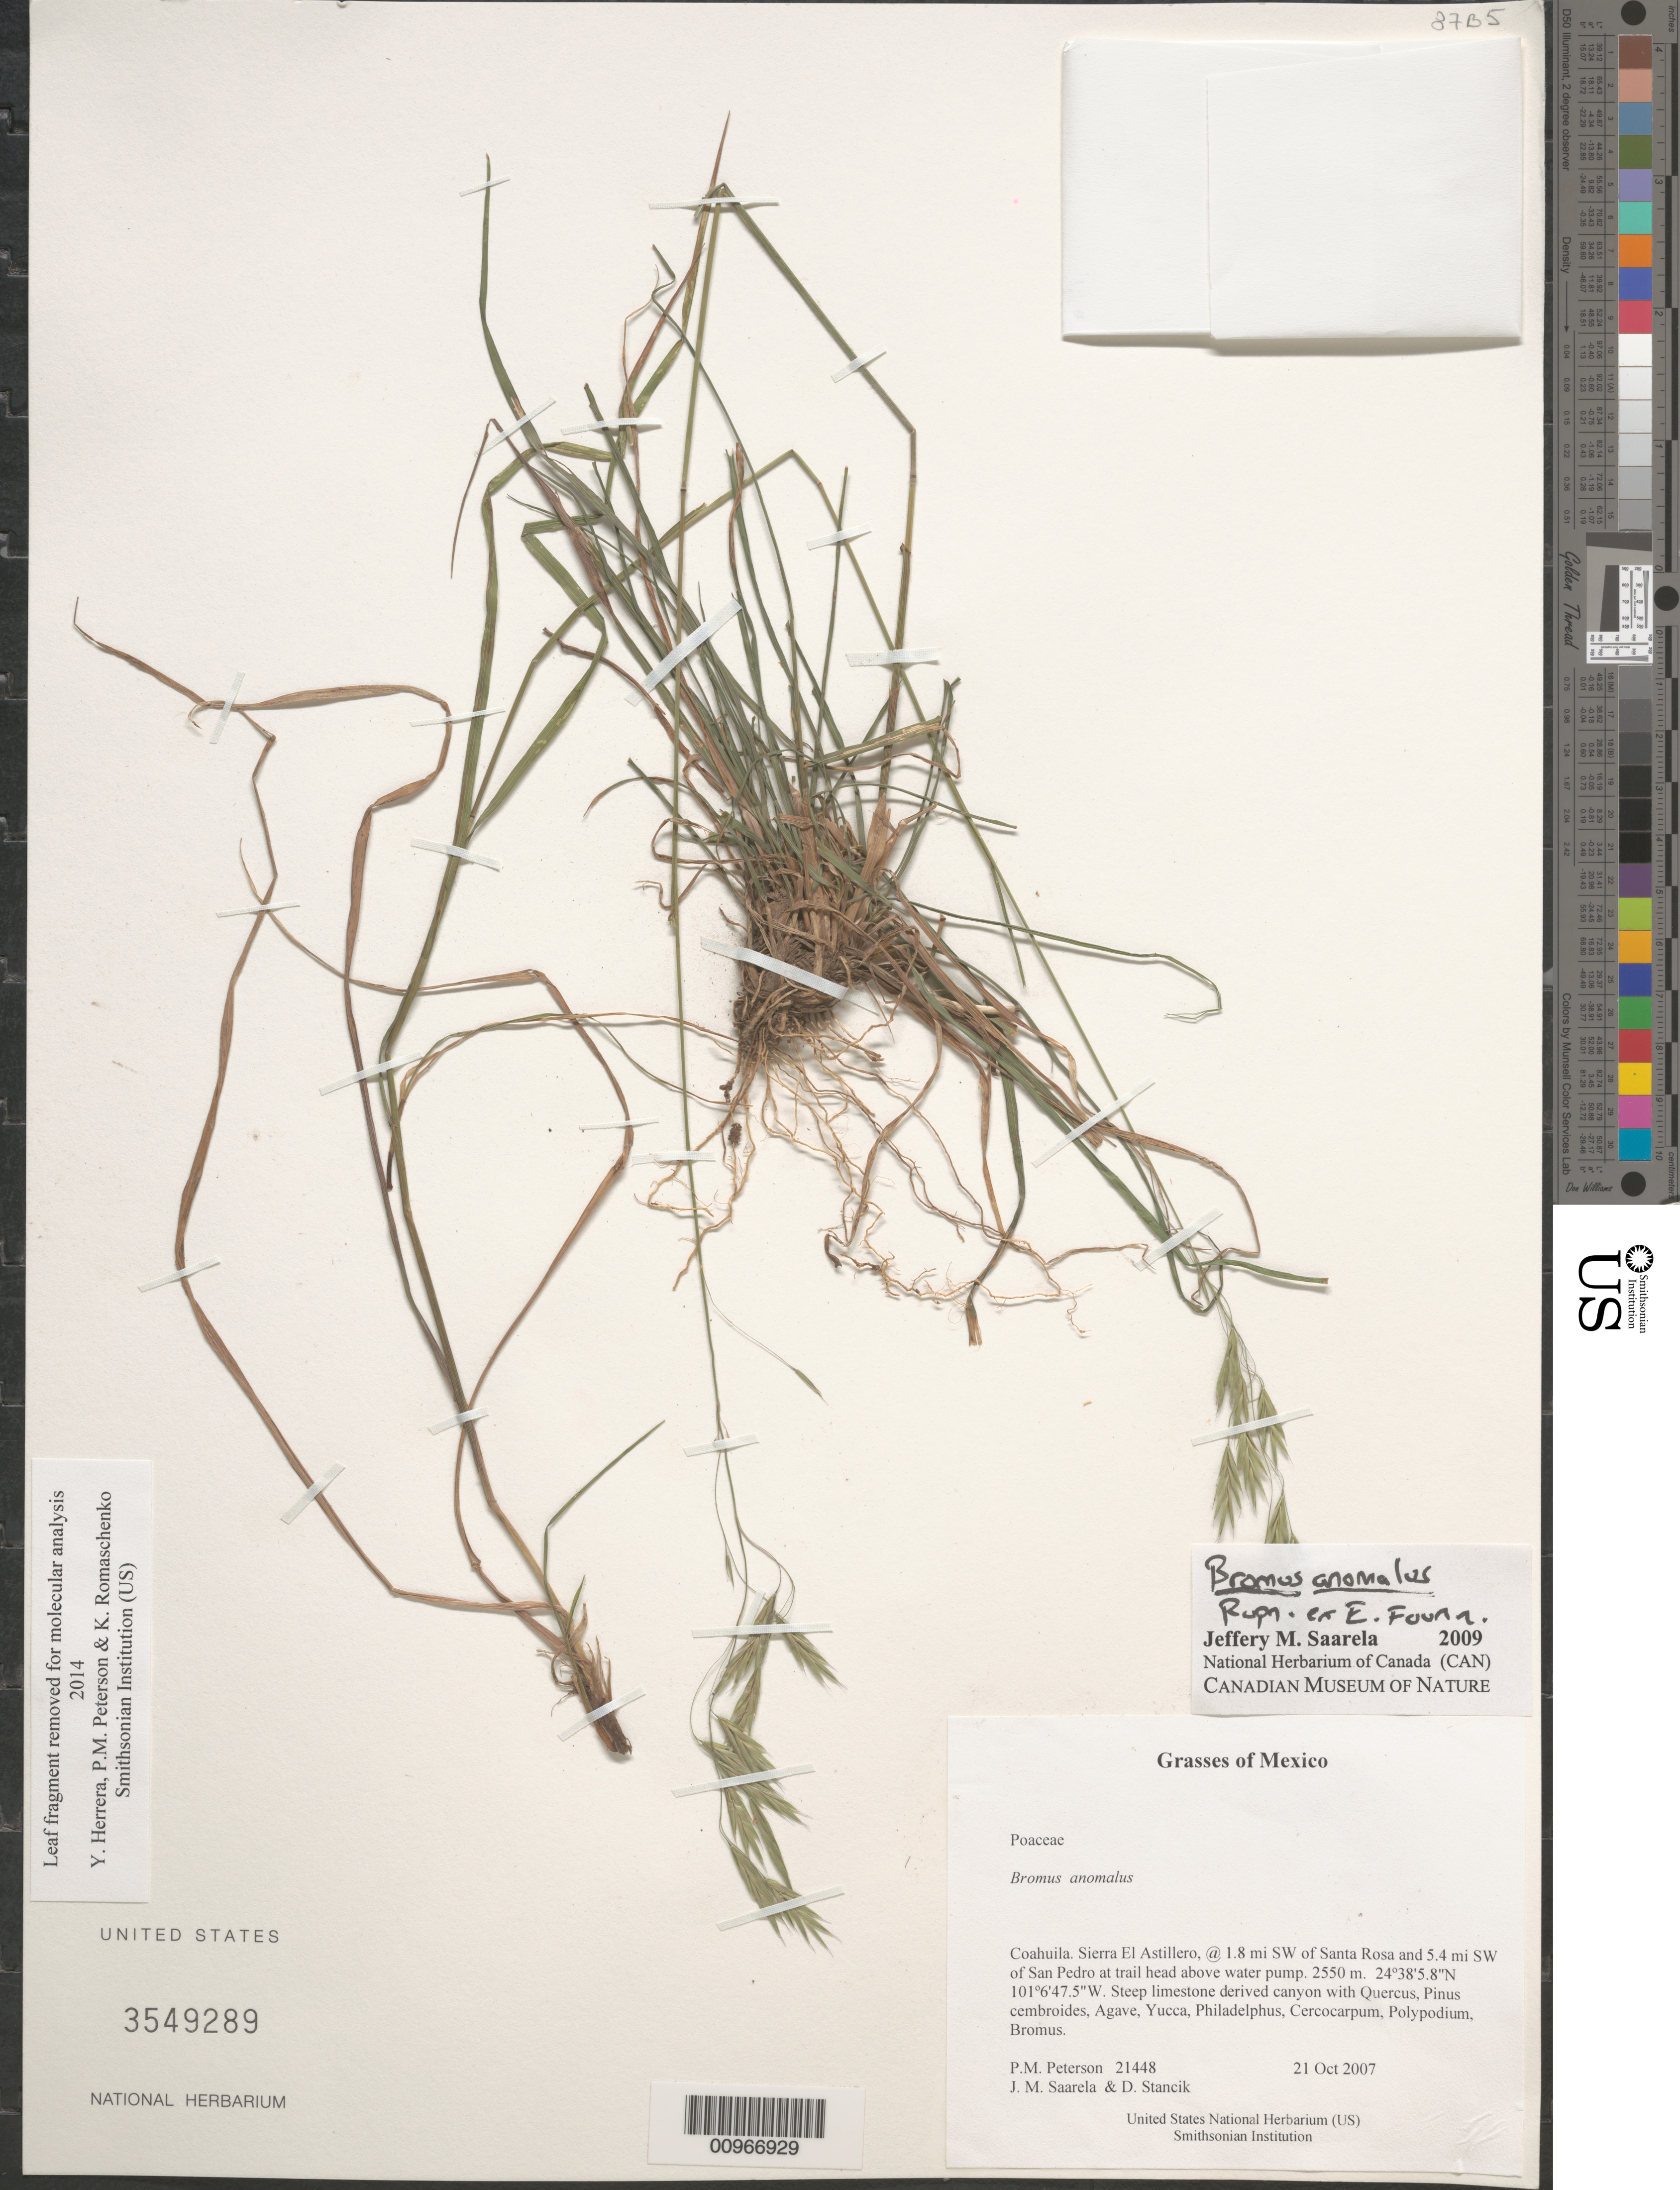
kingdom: Plantae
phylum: Tracheophyta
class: Liliopsida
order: Poales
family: Poaceae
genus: Bromus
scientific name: Bromus anomalus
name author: Rupr. ex E. Fourn.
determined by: Saarela, J. M., (CAN), Canadian Museum of Nature (CANADA)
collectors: P. M. Peterson, J. Saarela & D. Stancik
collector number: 21448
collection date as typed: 21 Oct 2007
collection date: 2007-10-21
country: Mexico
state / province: Coahuila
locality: Sierra El Astillero, @ 1.8 mi SW of Santa Rosa and 5.4 mi SW of San Pedro at trail head above water pump.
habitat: Steep limestone derived canyon with Quercus, Pinus cembroides, Agave, Yucca, Philadelphus, Cercocarpum, Polypodium, Bromus.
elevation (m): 2550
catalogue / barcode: US 3549289